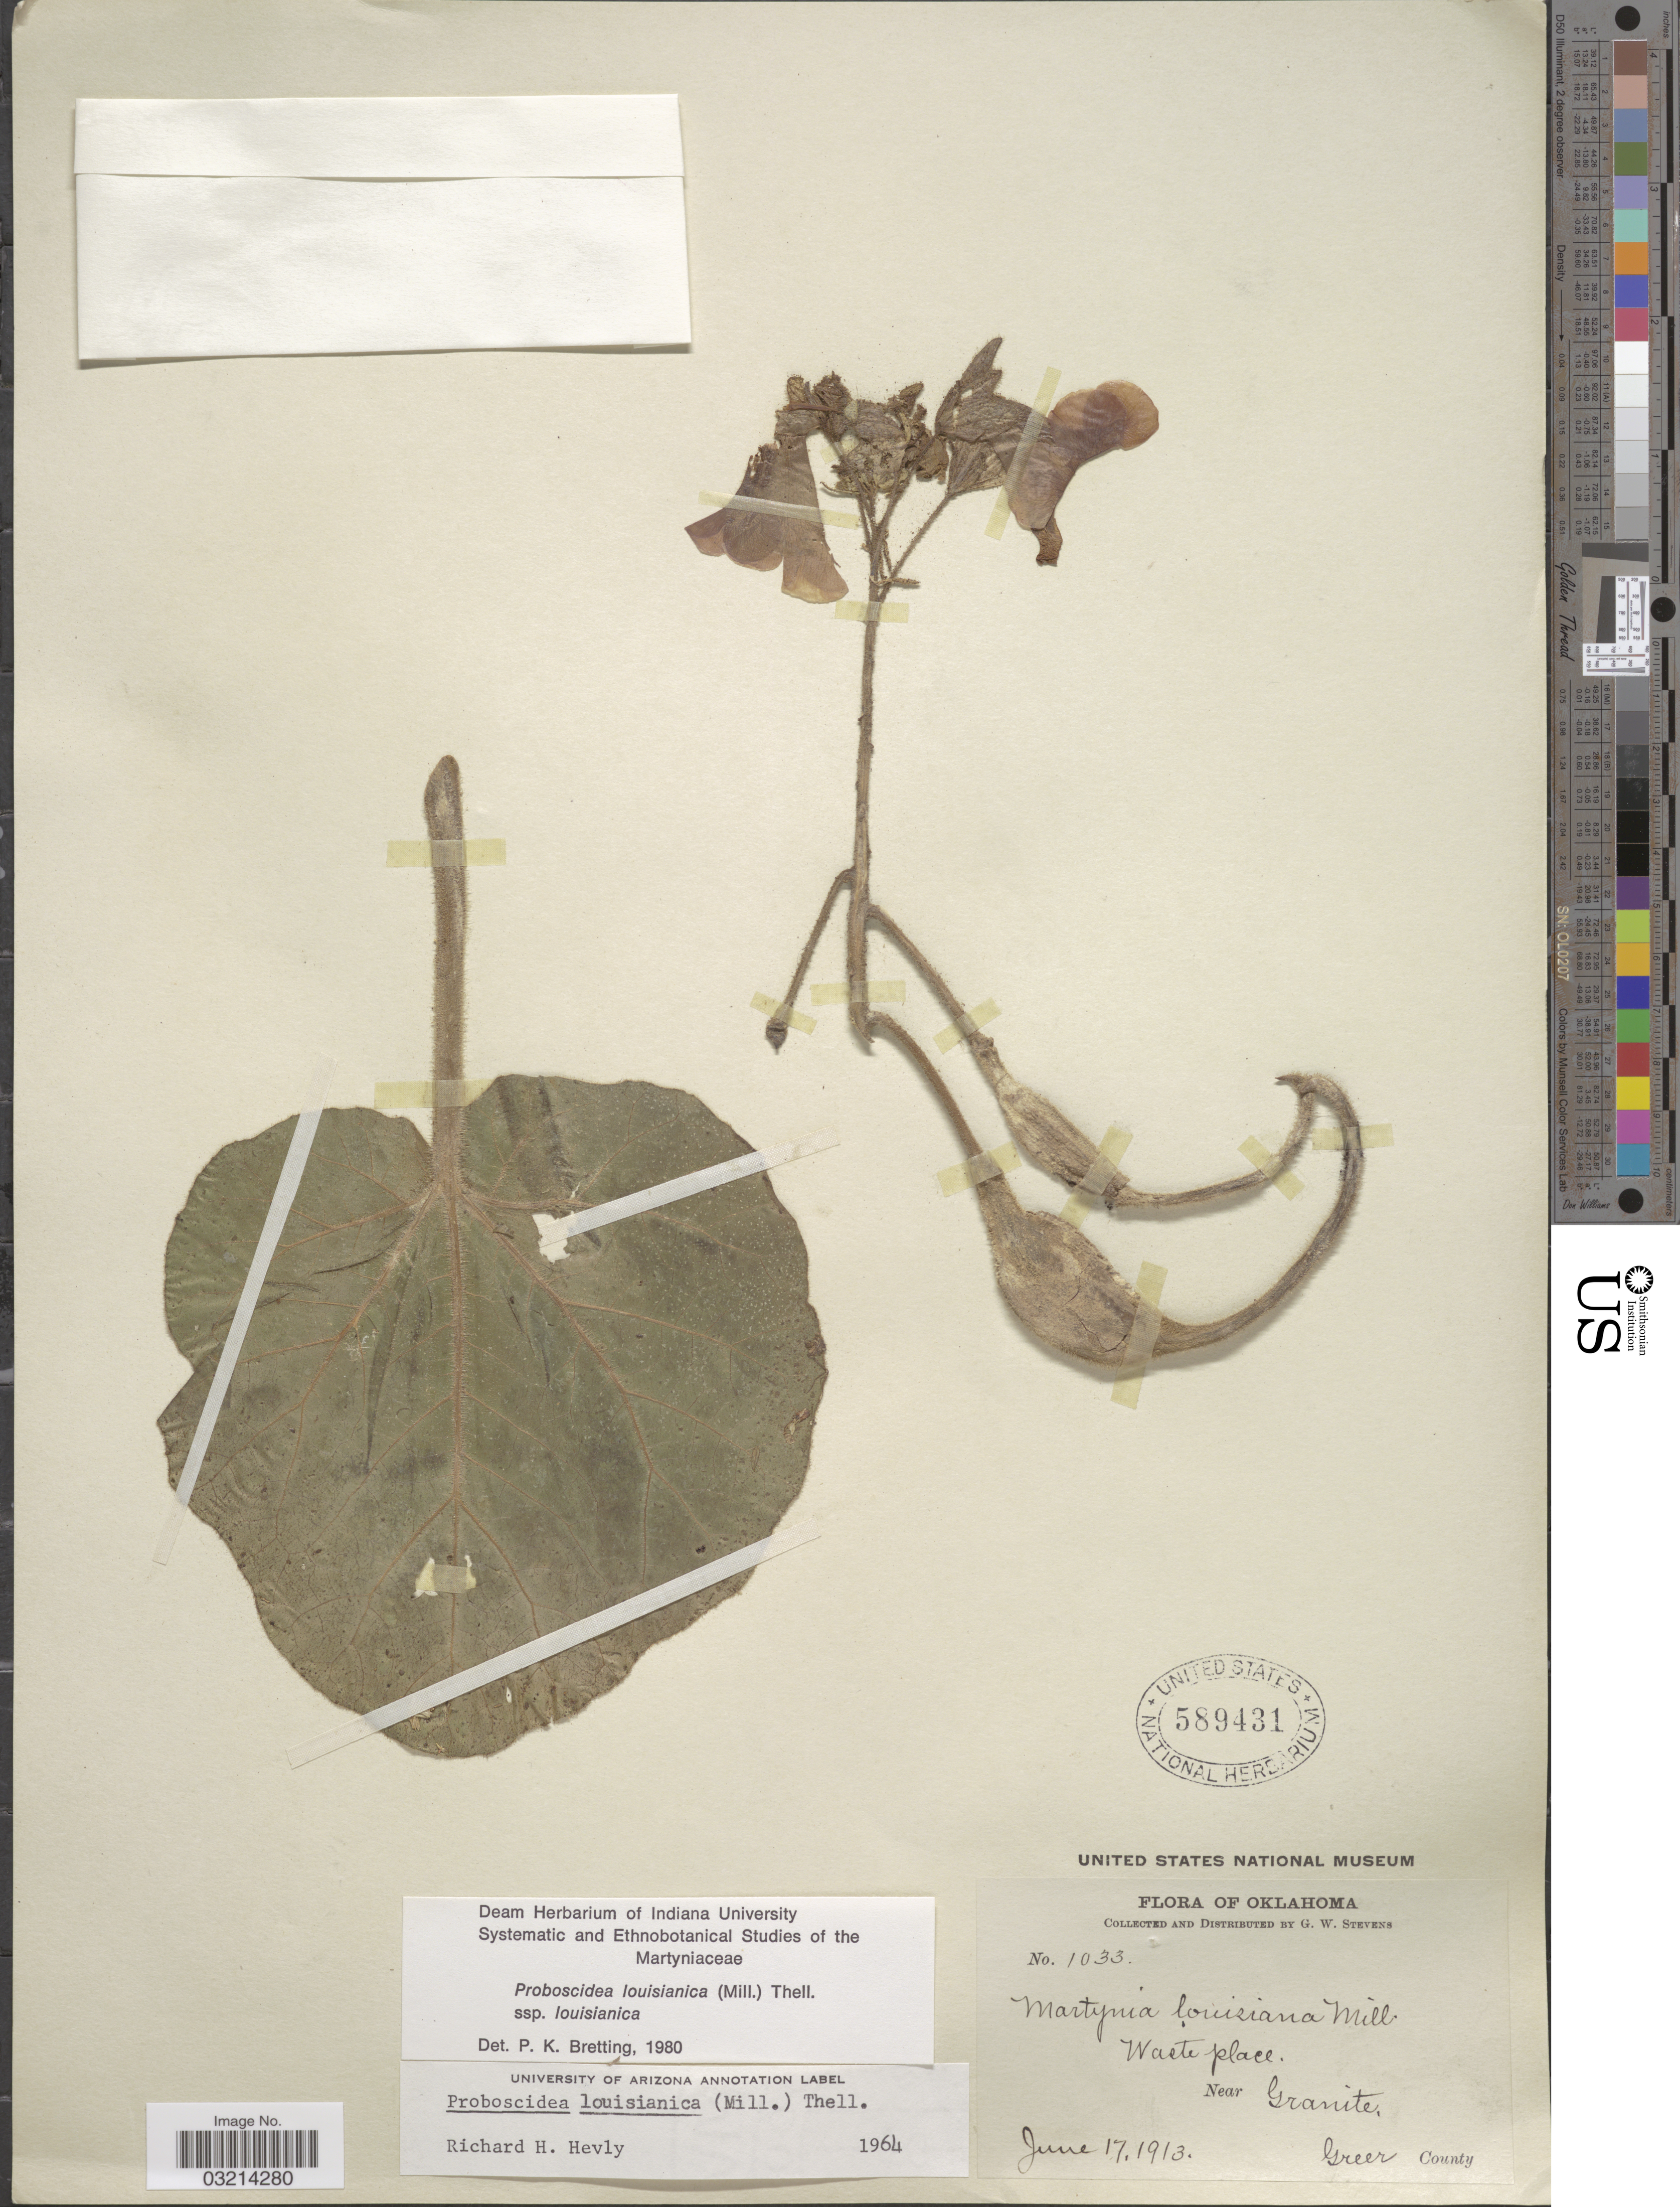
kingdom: Plantae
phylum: Tracheophyta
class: Magnoliopsida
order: Lamiales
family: Martyniaceae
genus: Proboscidea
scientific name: Proboscidea louisianica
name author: Thell.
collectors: G. W. Stevens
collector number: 1033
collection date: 1913-06-17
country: United States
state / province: Oklahoma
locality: Waste place. Near Granite. Greer County.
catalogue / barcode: US 589431